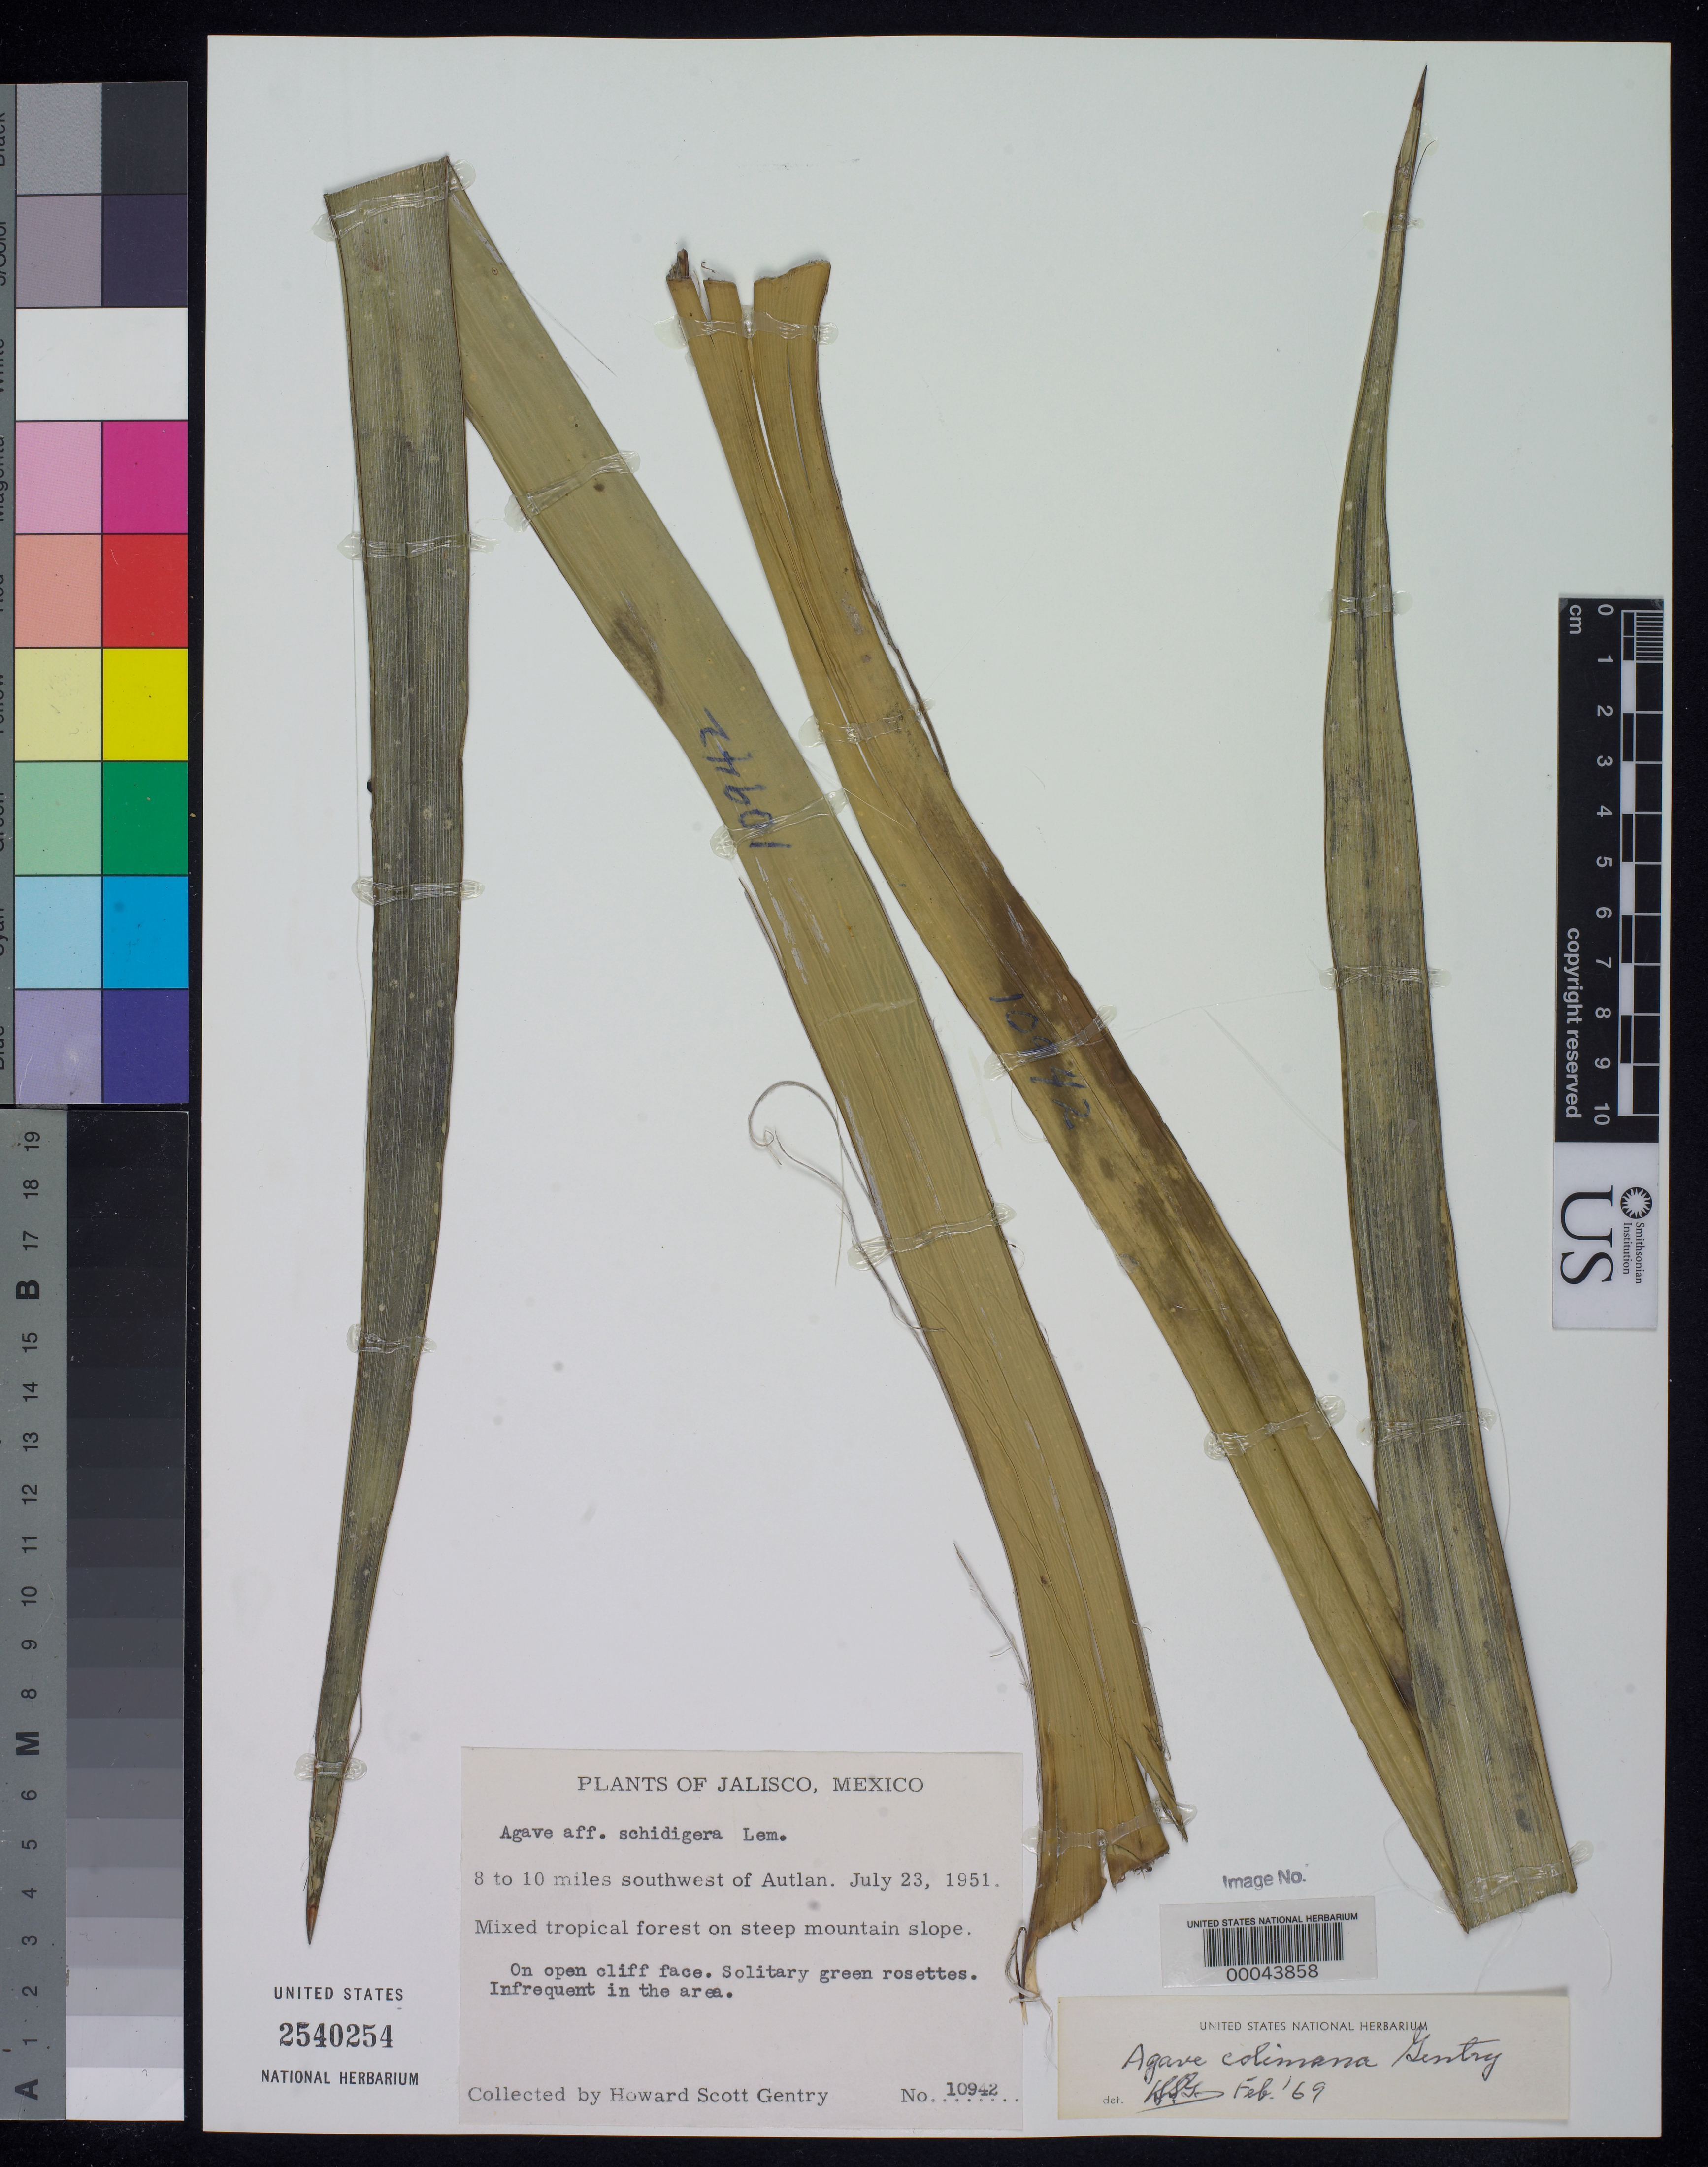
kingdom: Plantae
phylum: Tracheophyta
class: Liliopsida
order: Asparagales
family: Asparagaceae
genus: Agave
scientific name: Agave colimana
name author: Gentry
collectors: H. S. Gentry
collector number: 10942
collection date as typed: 23 Jul 1951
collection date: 1951-07-23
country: Mexico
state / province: Jalisco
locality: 8-10 mi SW of Autlan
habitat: Mixed tropical forest on steep mountain slope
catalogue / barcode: US 2540254